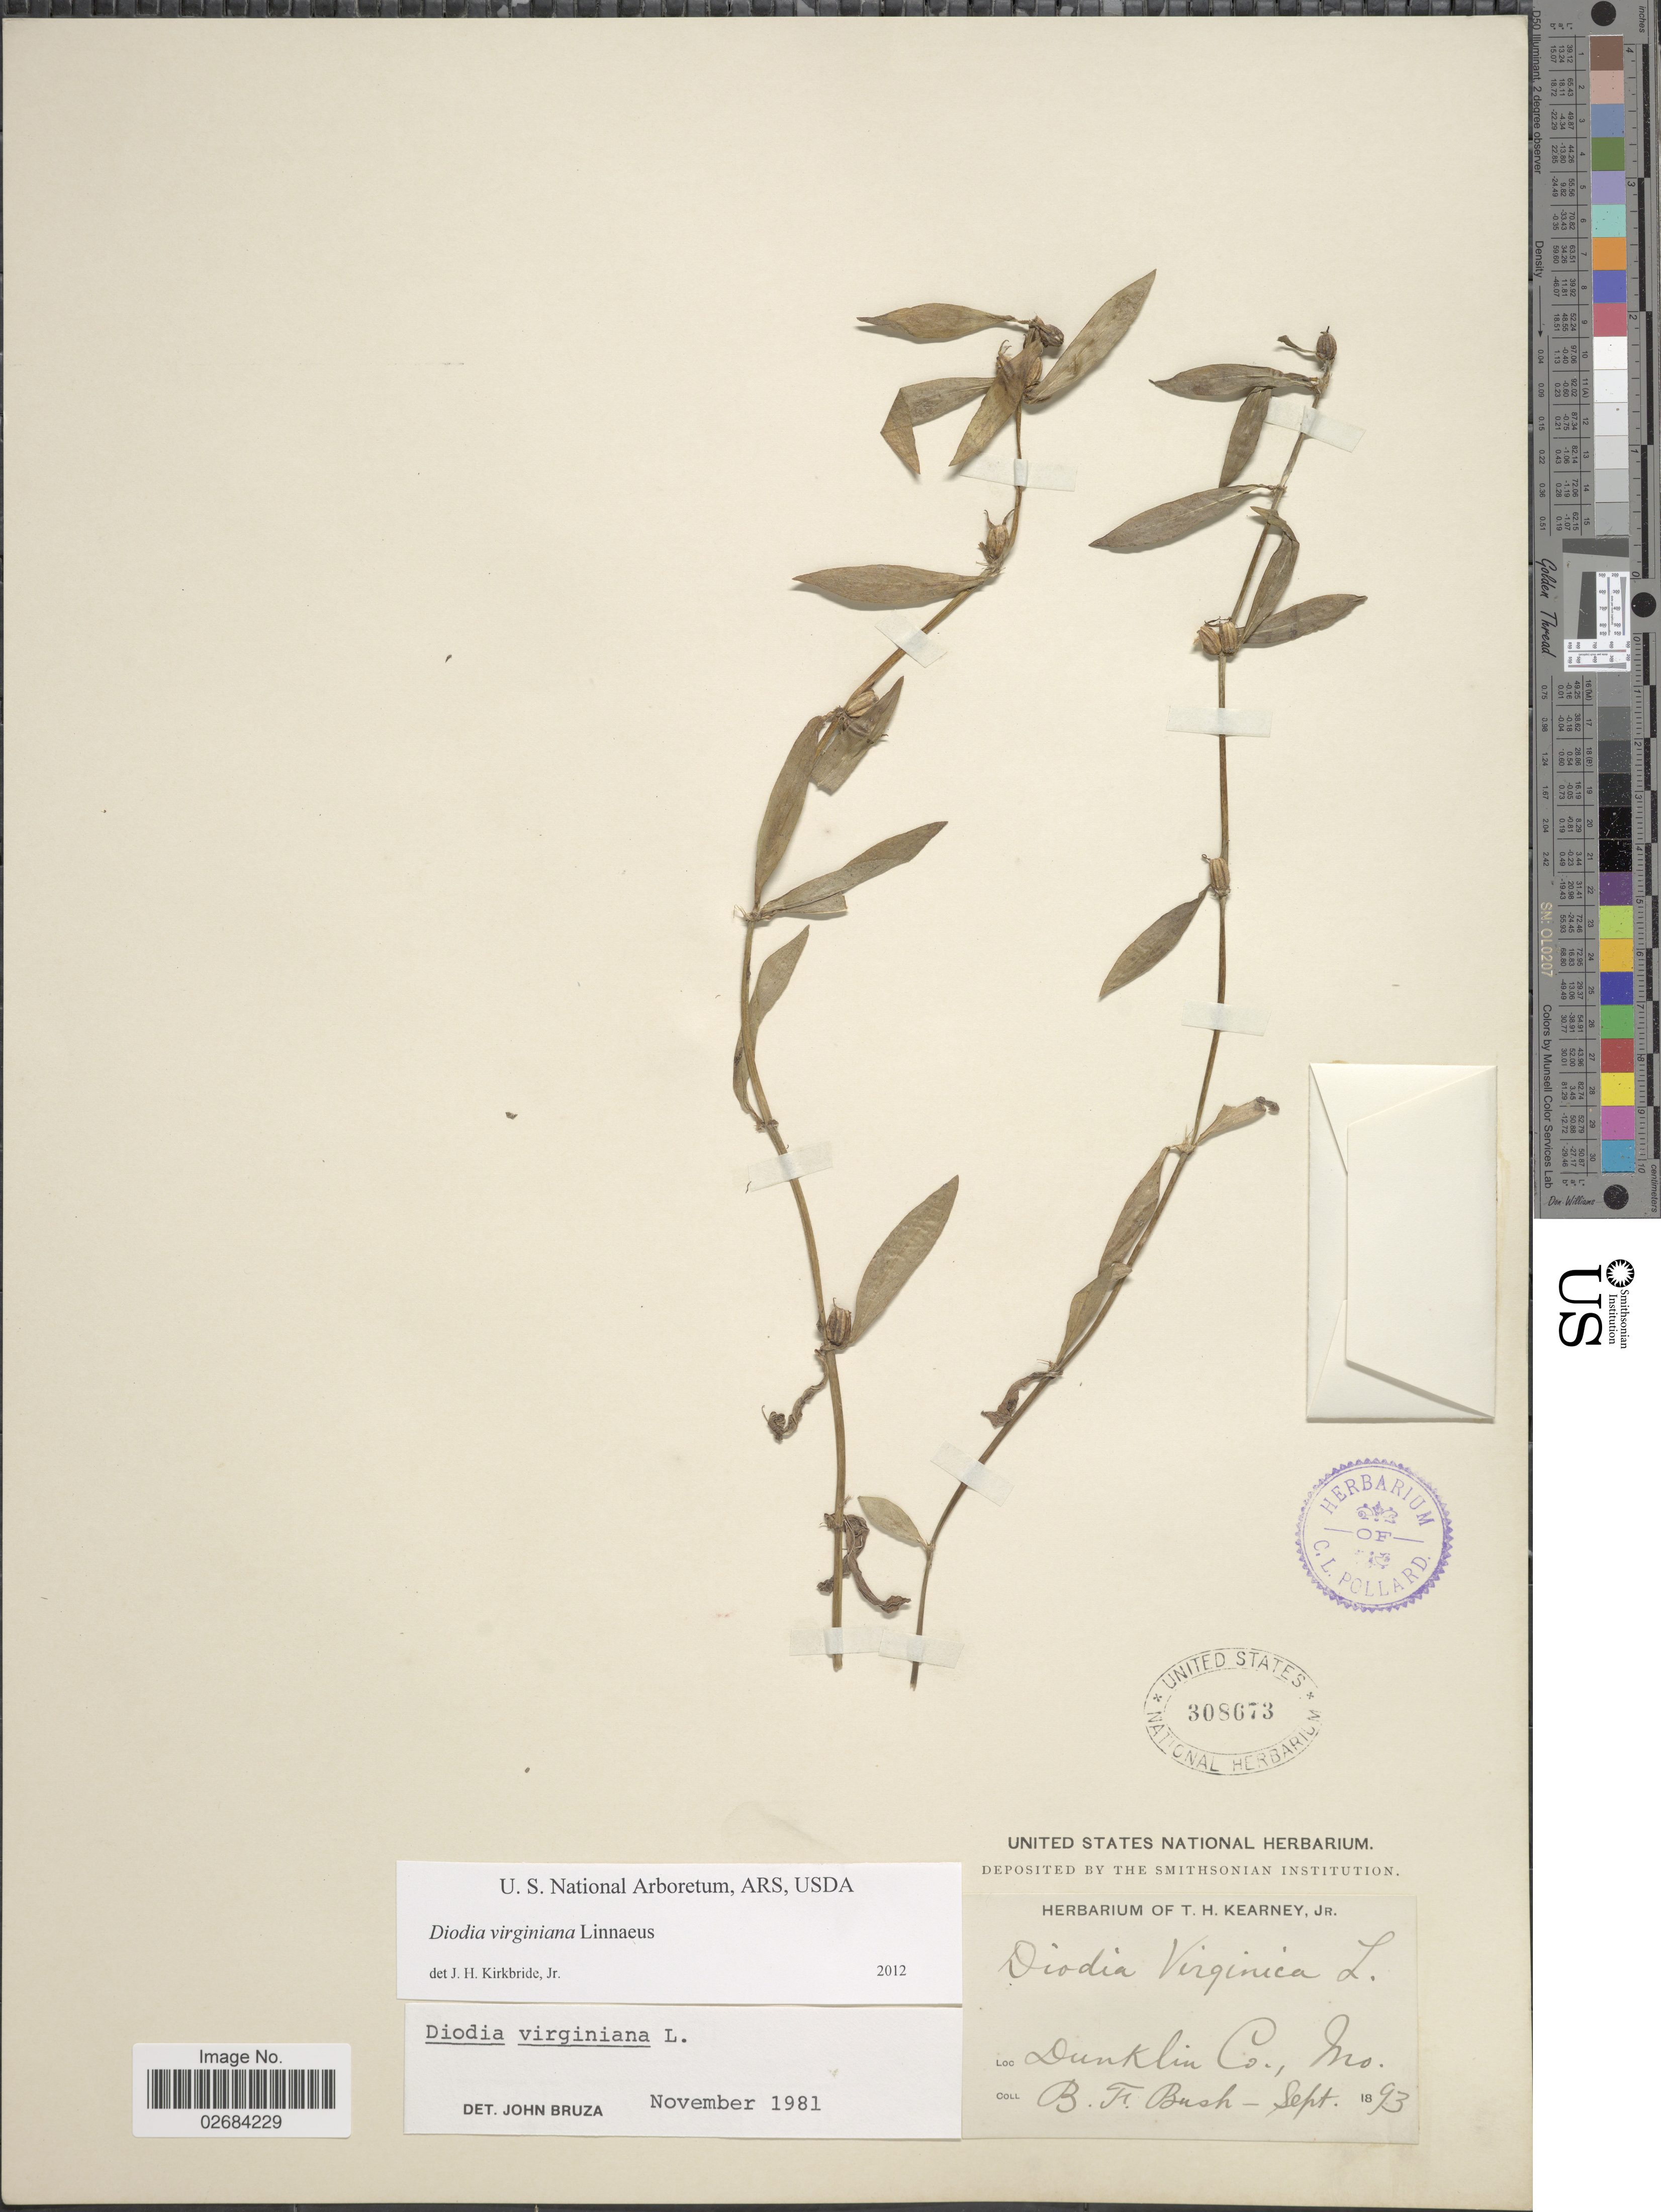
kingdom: Plantae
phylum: Tracheophyta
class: Magnoliopsida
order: Gentianales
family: Rubiaceae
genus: Diodia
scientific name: Diodia virginiana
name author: L.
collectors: B. F. Bush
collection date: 1893-09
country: United States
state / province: Missouri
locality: Dunklin Co.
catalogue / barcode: US 308673